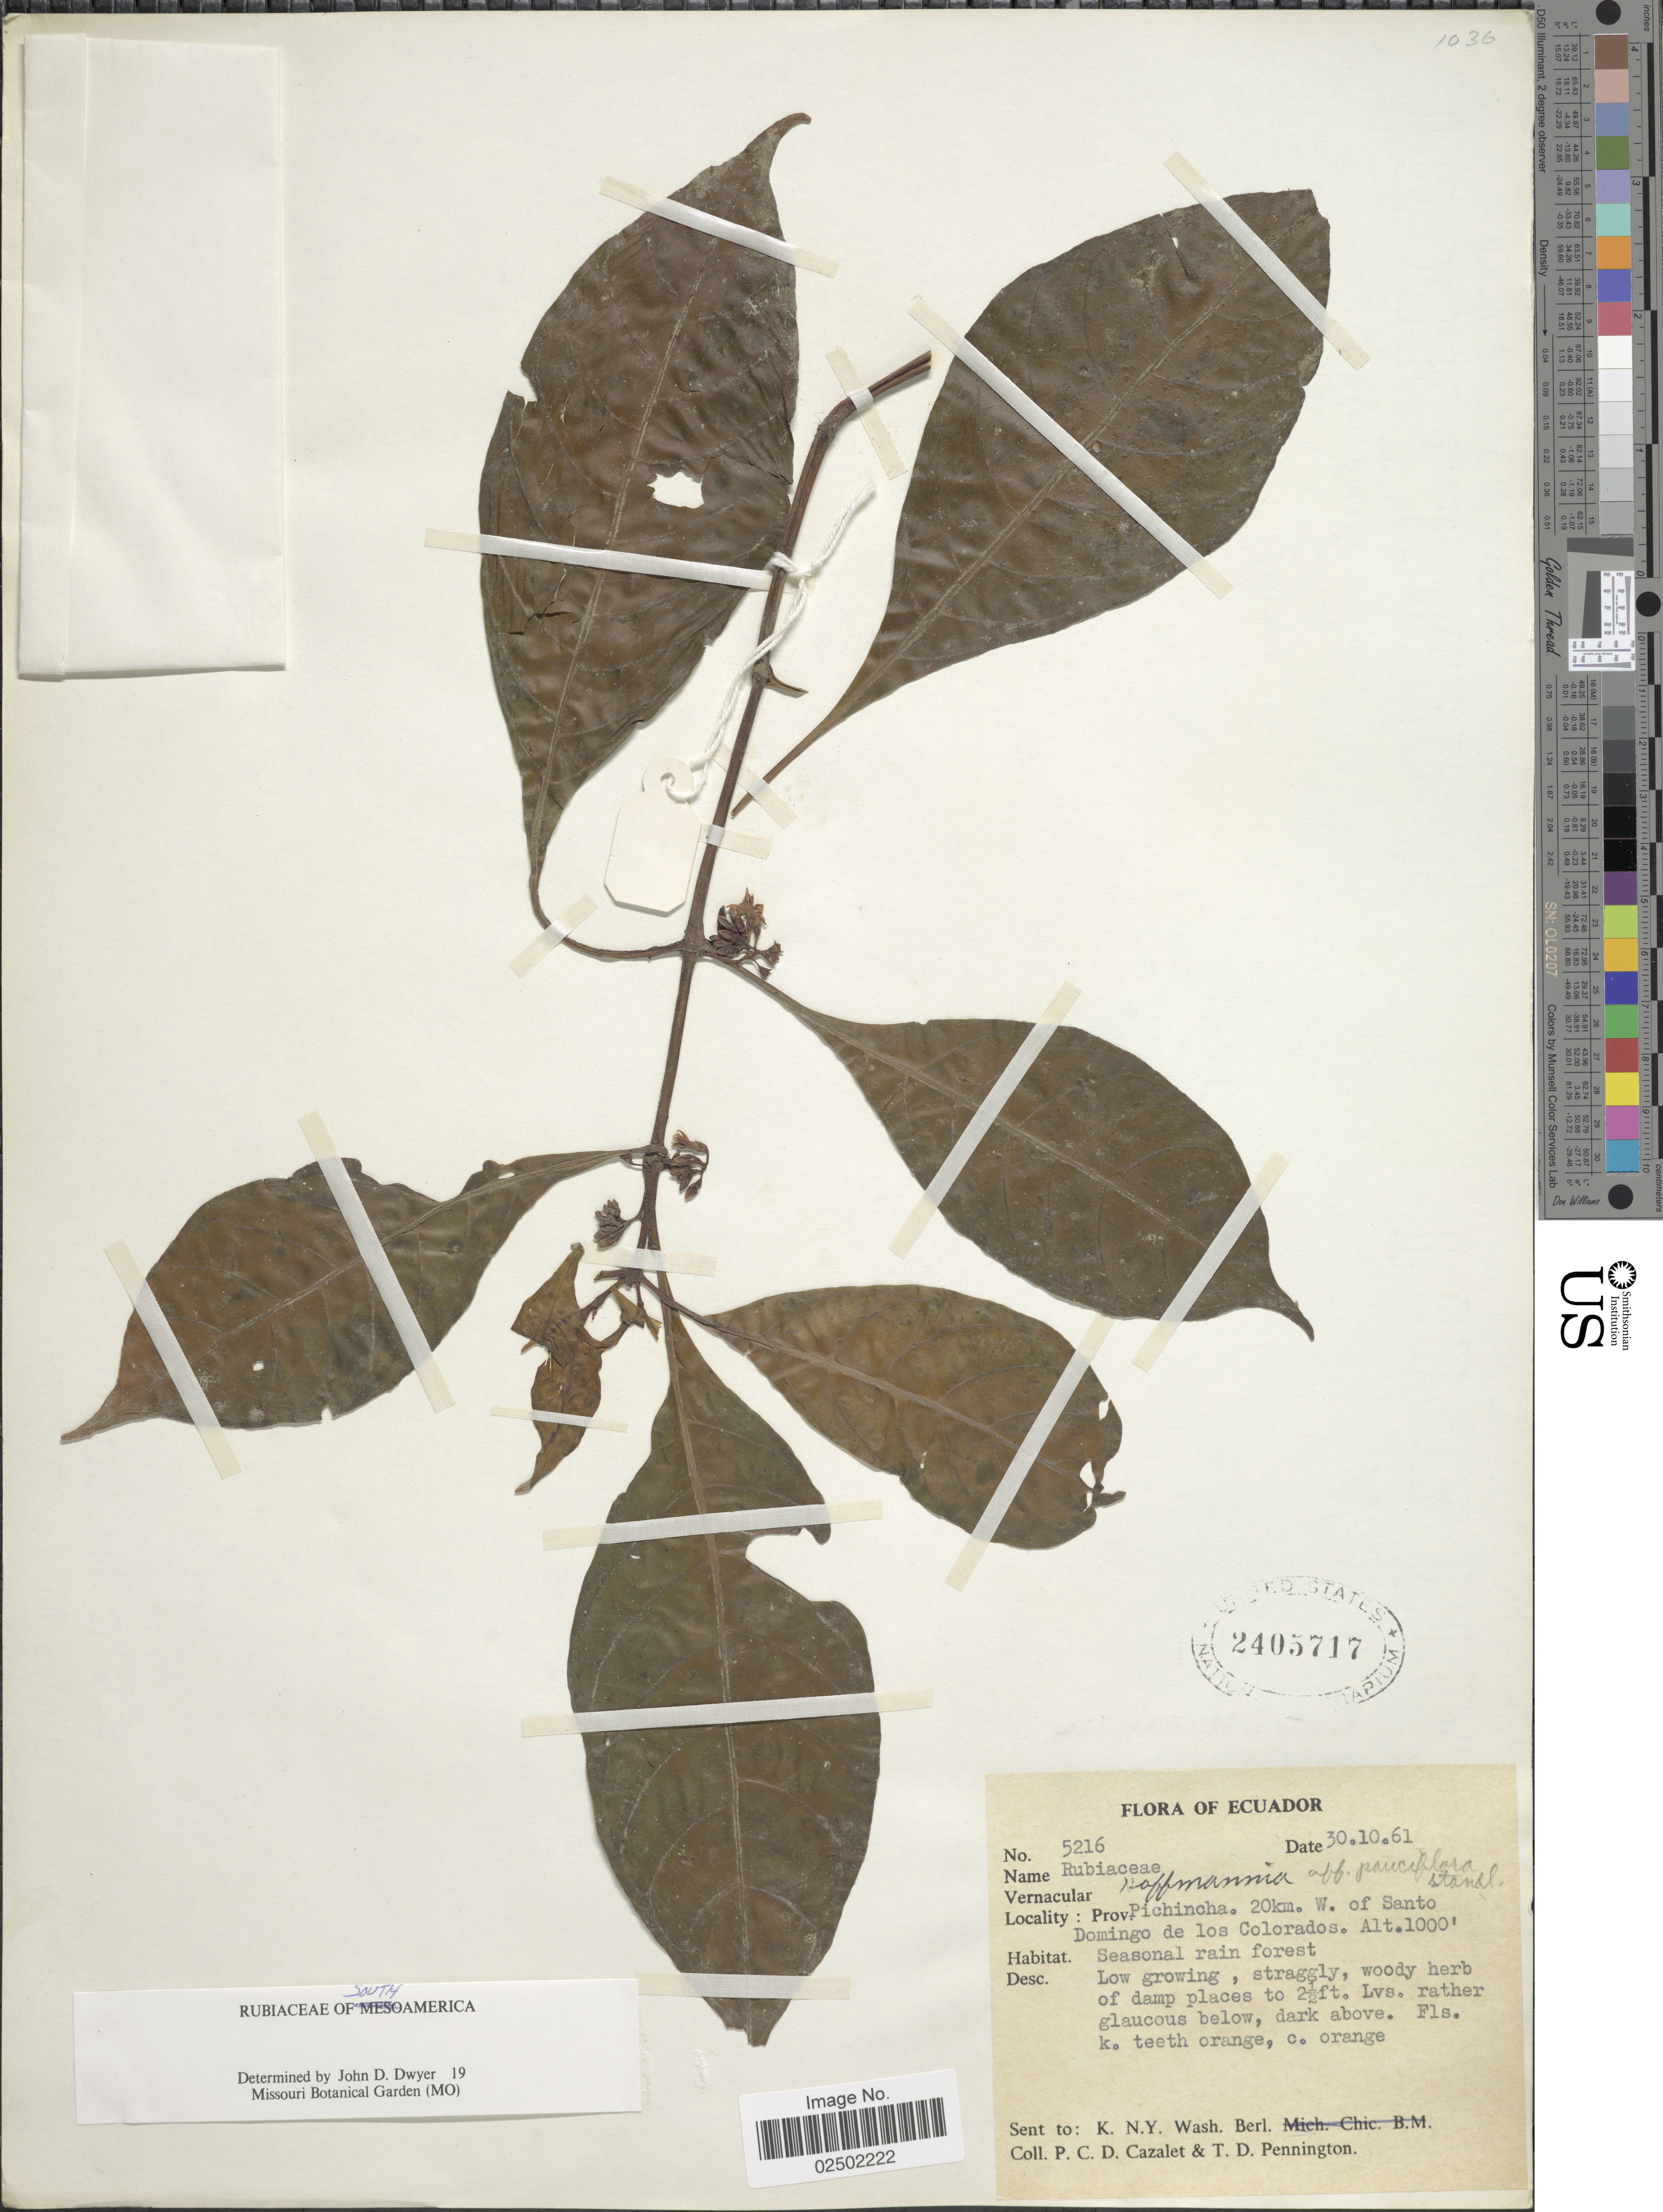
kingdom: Plantae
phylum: Tracheophyta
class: Magnoliopsida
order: Gentianales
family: Rubiaceae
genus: Hoffmannia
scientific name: Hoffmannia pauciflora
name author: Standl.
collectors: P. C. D. Cazalet & T. D. Pennington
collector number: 5216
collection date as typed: Transcribed d/m/y: 30/10/61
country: Ecuador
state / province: Pichincha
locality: Prov. Pichincha, 20km. W. of Santo Domingo de los Colorados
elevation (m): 305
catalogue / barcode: US 2405717